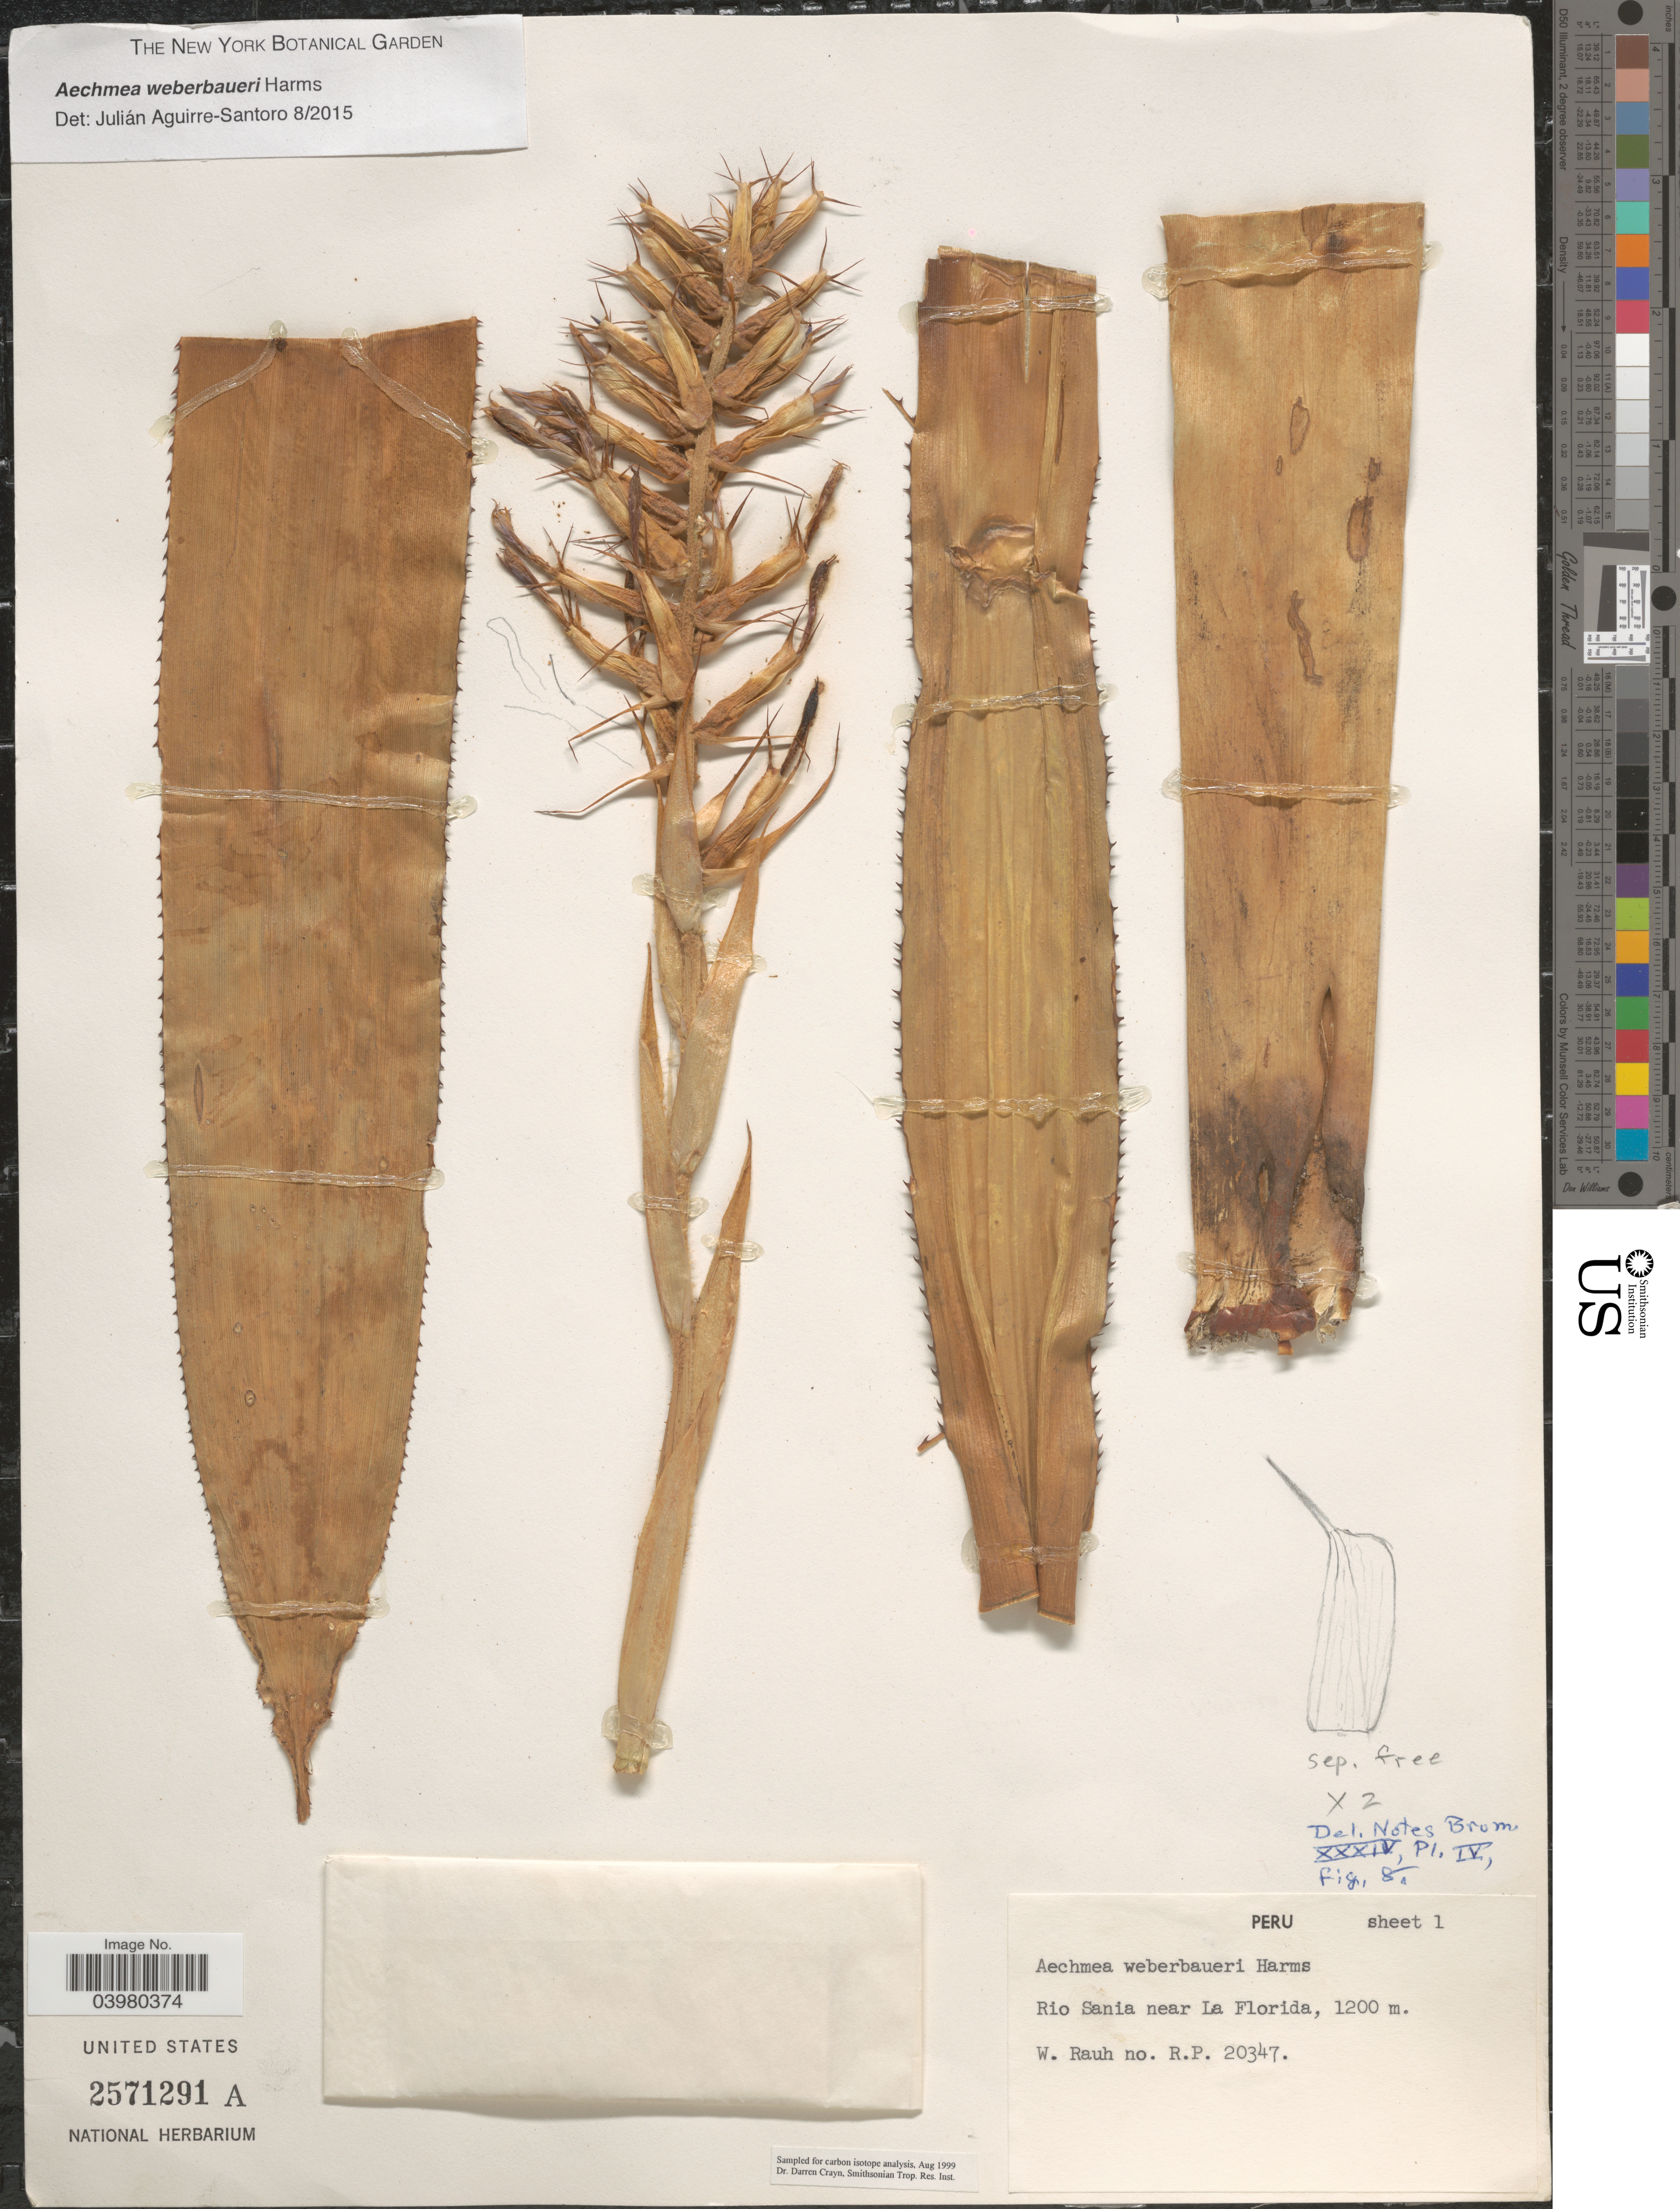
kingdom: Plantae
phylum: Tracheophyta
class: Liliopsida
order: Poales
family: Bromeliaceae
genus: Aechmea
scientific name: Aechmea weberbaueri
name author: Harms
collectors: W. Rauh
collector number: R.P. 20347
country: Peru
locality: Rio Sania near La Florida.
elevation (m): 1200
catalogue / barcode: US 2571291A